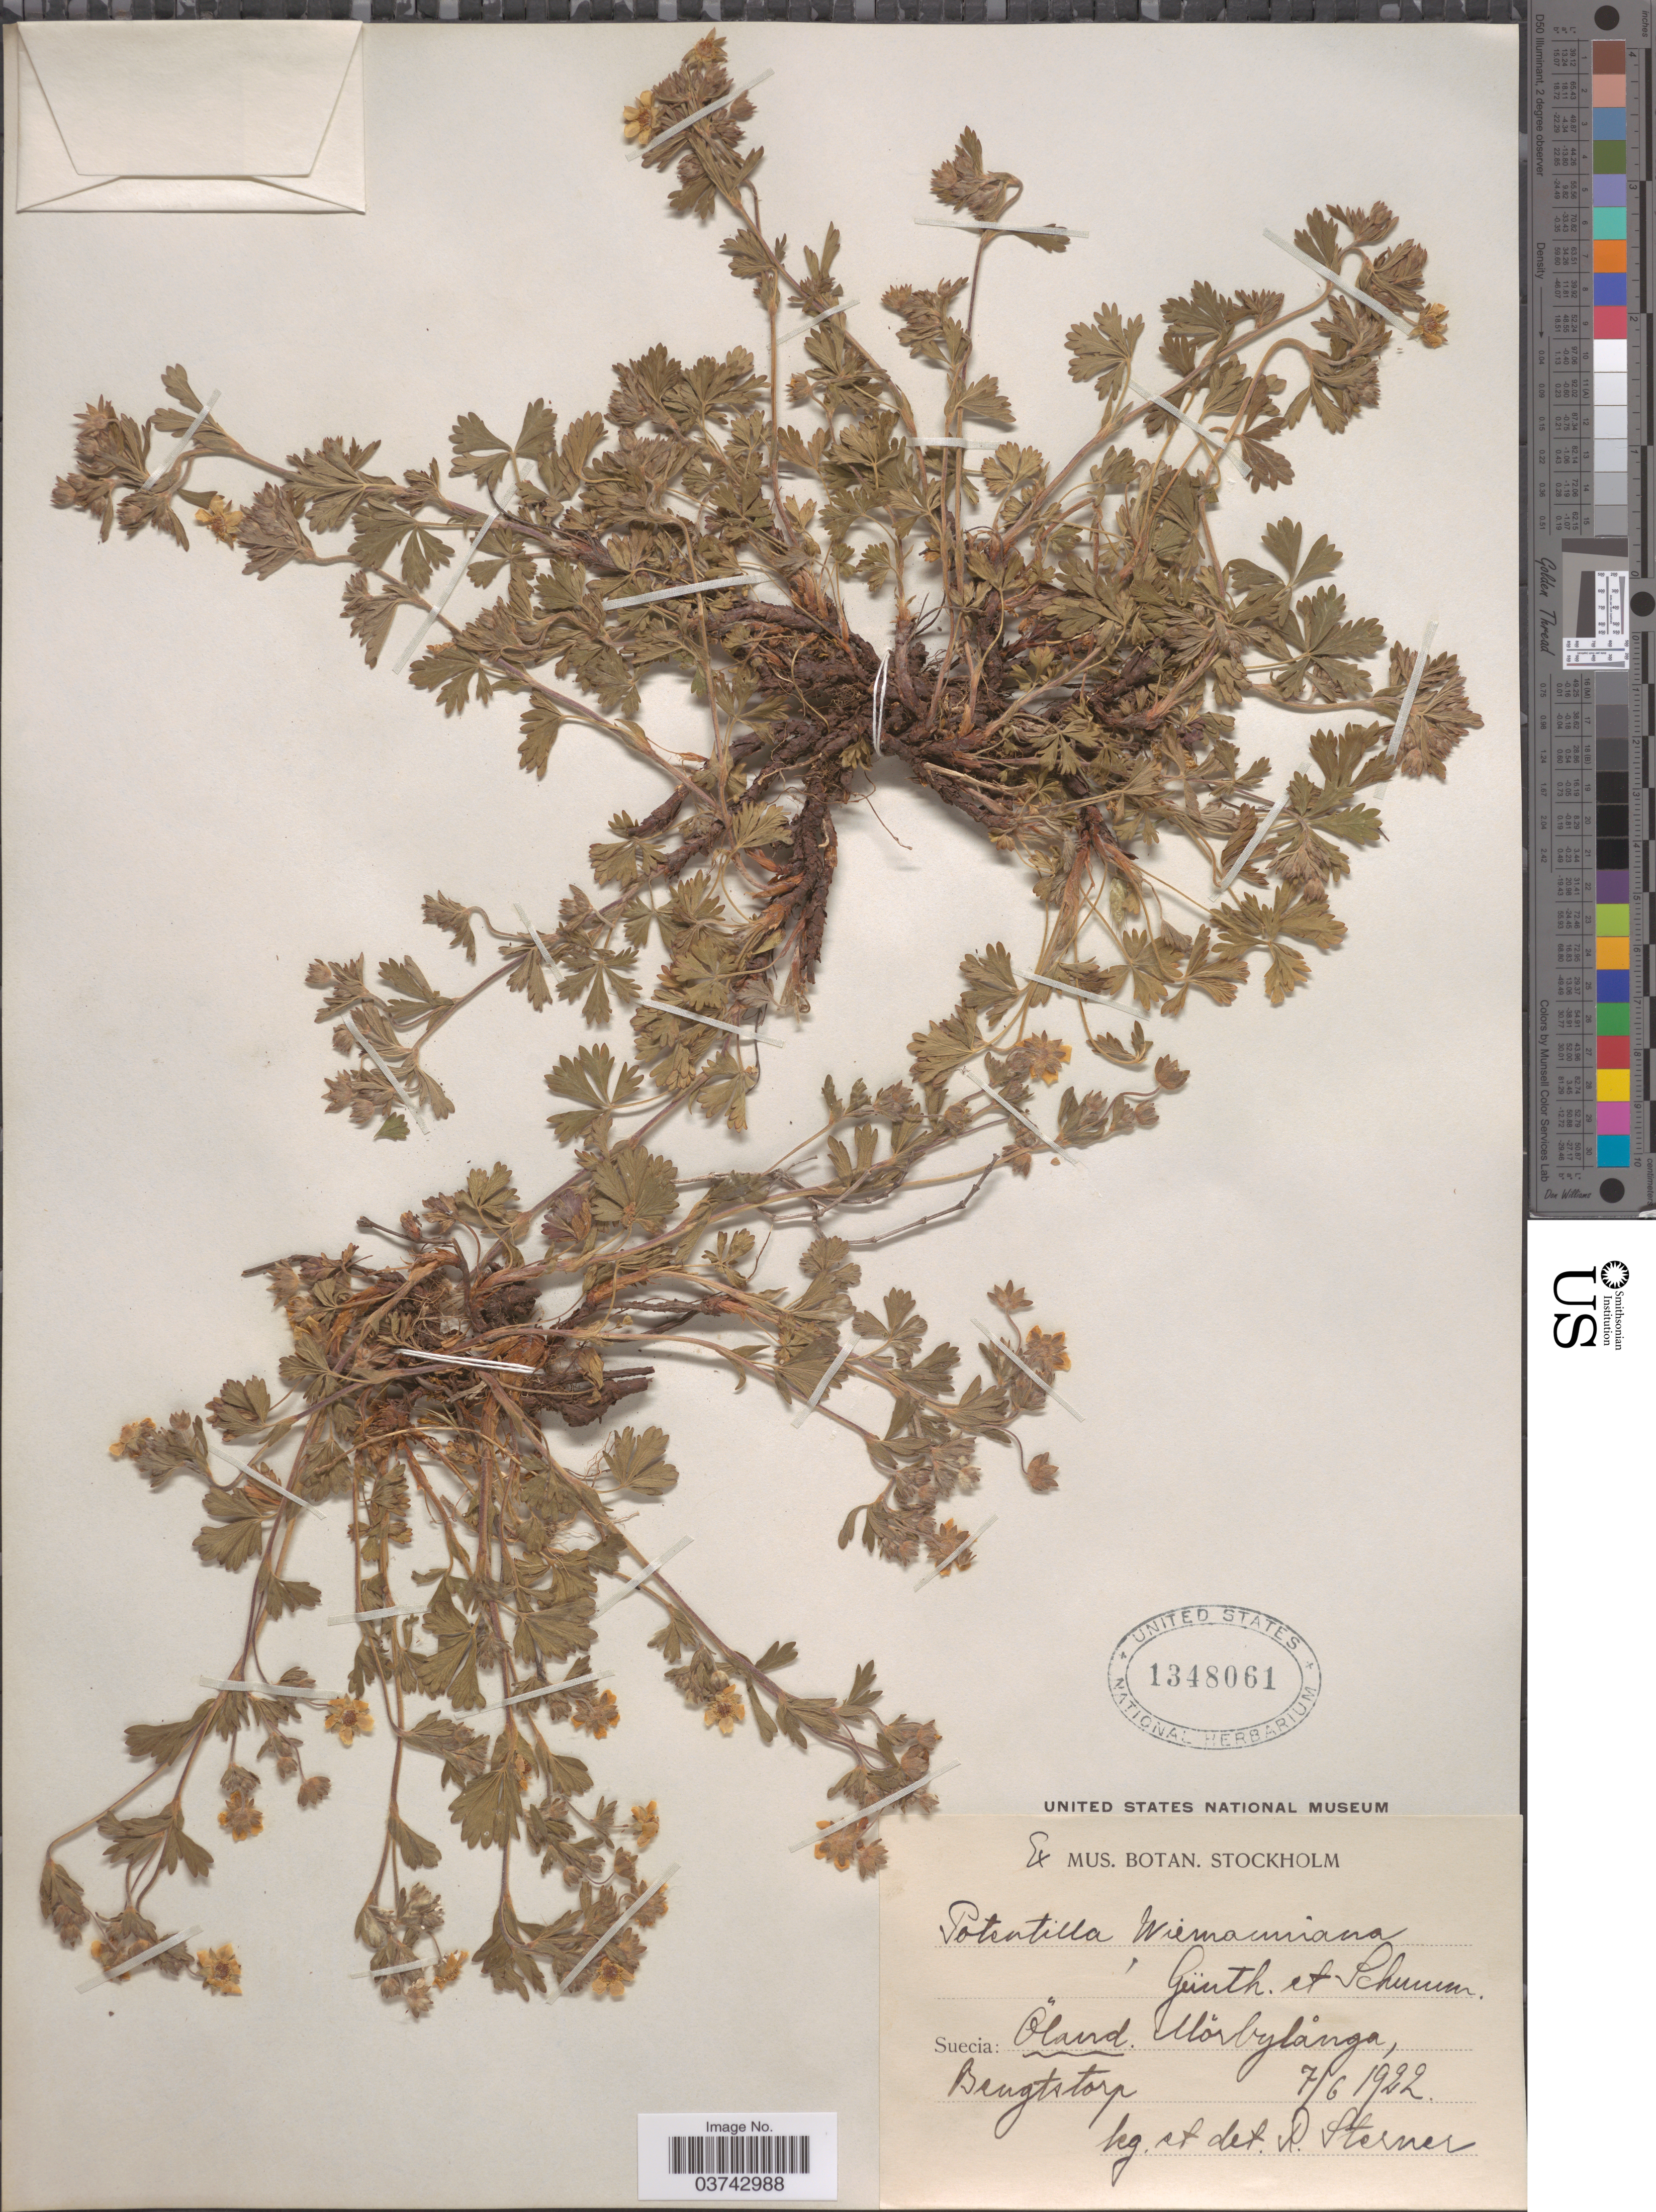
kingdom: Plantae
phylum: Tracheophyta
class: Magnoliopsida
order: Rosales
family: Rosaceae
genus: Potentilla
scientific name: Potentilla wiemanniana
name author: Günther et al.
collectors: R. Sterner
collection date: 1922-06-07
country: Sweden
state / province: Kalmar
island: Oland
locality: Suecia: Öland. Mörbylånga, Brugtstorp.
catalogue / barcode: US 1348061